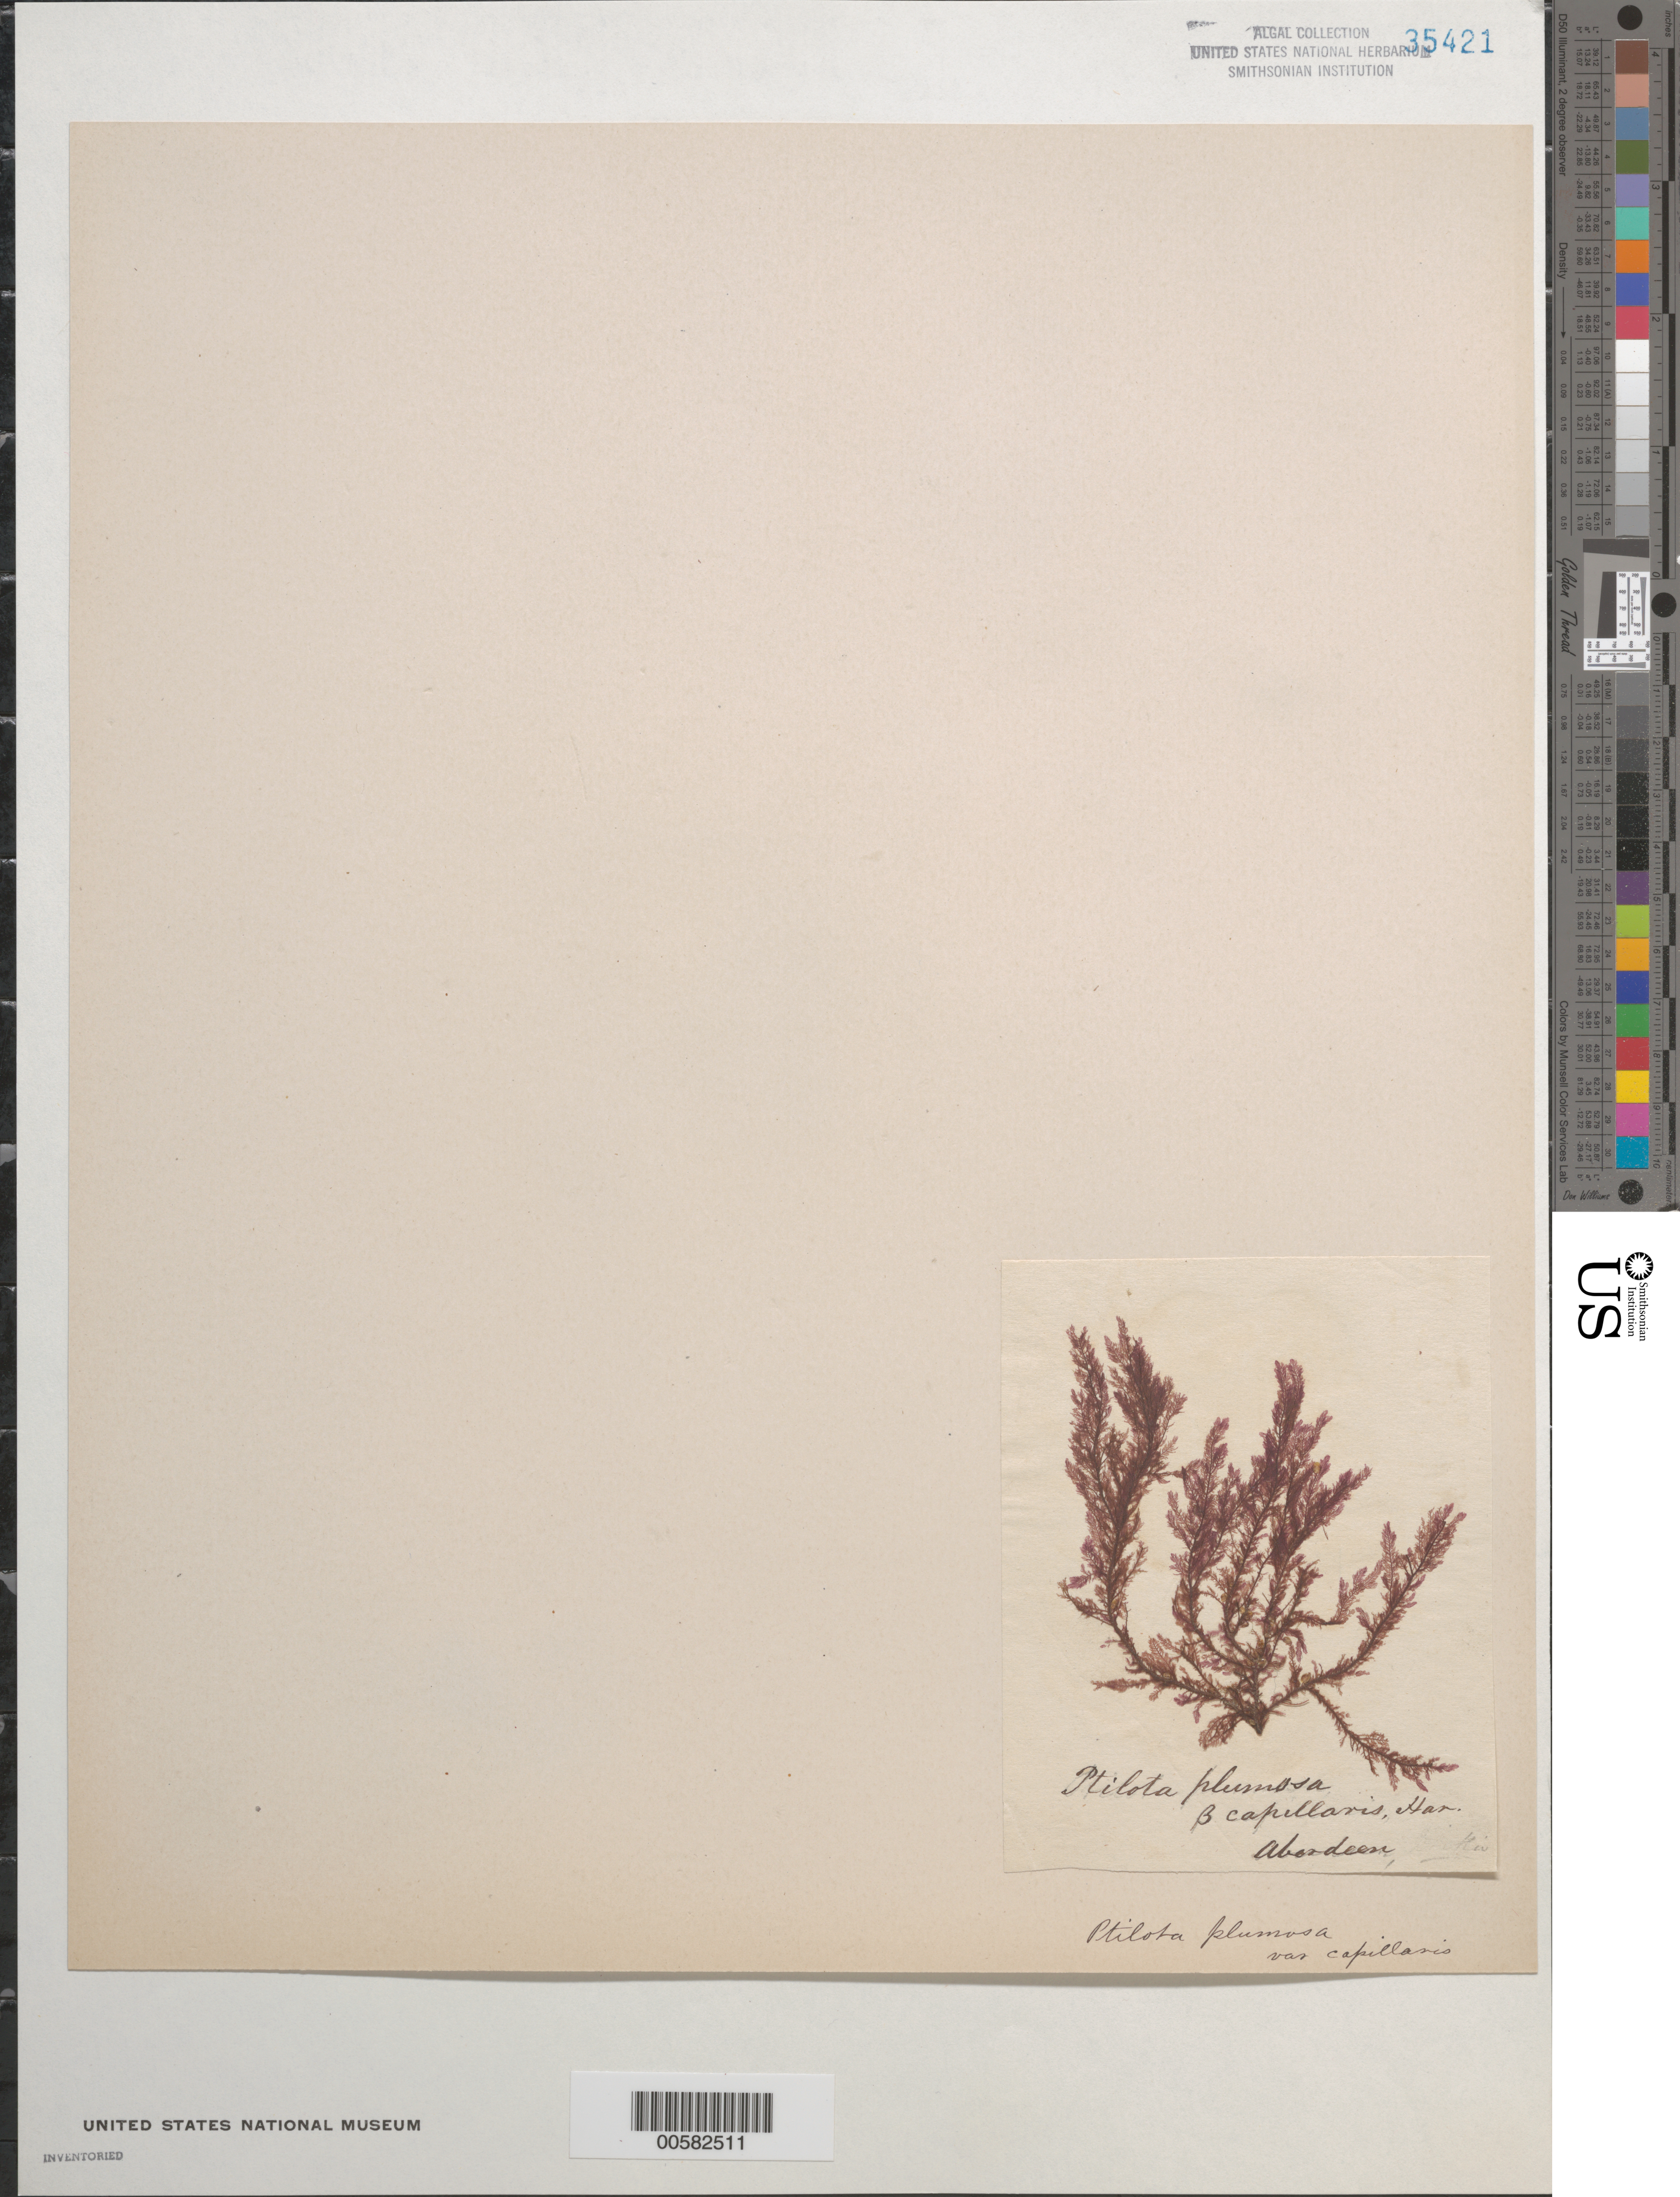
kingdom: Plantae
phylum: Rhodophyta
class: Florideophyceae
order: Ceramiales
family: Wrangeliaceae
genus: Ptilota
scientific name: Ptilota gunneri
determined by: Algae name updating Project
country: United Kingdom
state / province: Scotland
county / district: Grampian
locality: Aberdeen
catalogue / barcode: US 35421